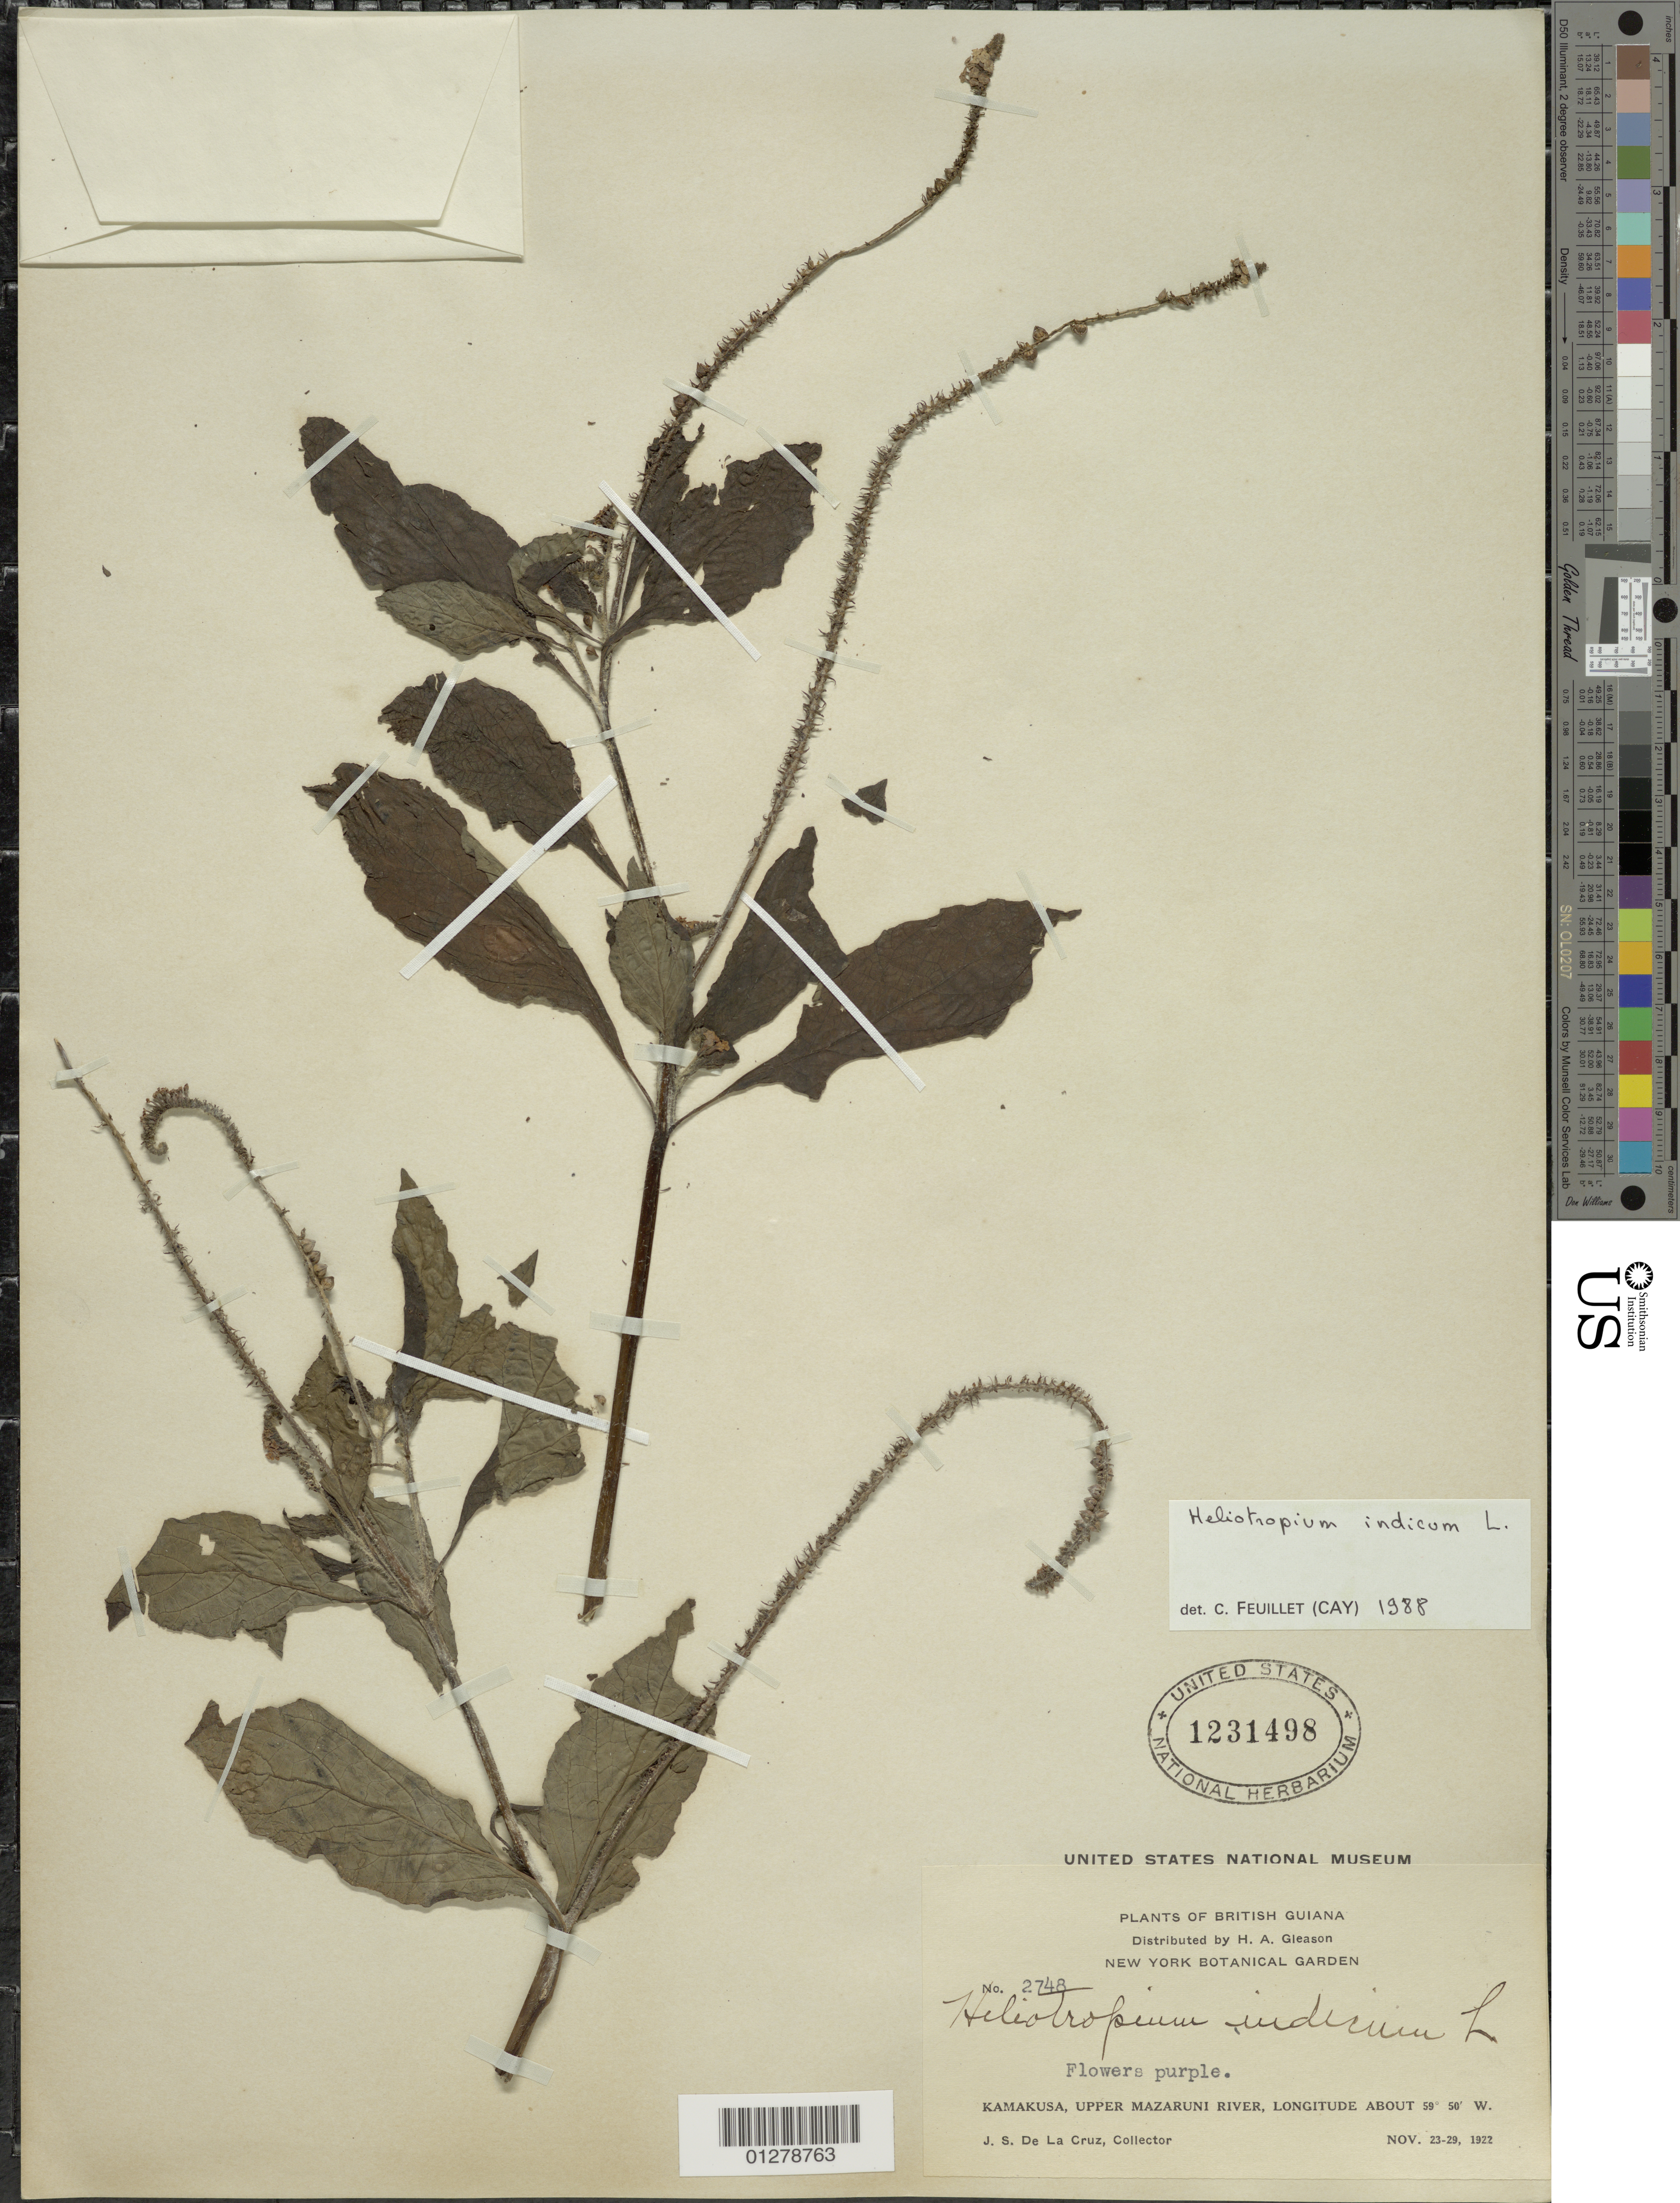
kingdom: Plantae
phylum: Tracheophyta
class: Magnoliopsida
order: Boraginales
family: Heliotropiaceae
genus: Heliotropium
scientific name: Heliotropium indicum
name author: L.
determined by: Feuillet, C.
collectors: J. S. de la Cruz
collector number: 2748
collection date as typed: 23 Nov 1922 to 29 Nov 1922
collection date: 1922-11-23/1922-11-29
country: Guyana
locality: Kamakusa, upper Mazaruni River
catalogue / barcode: US 1231498